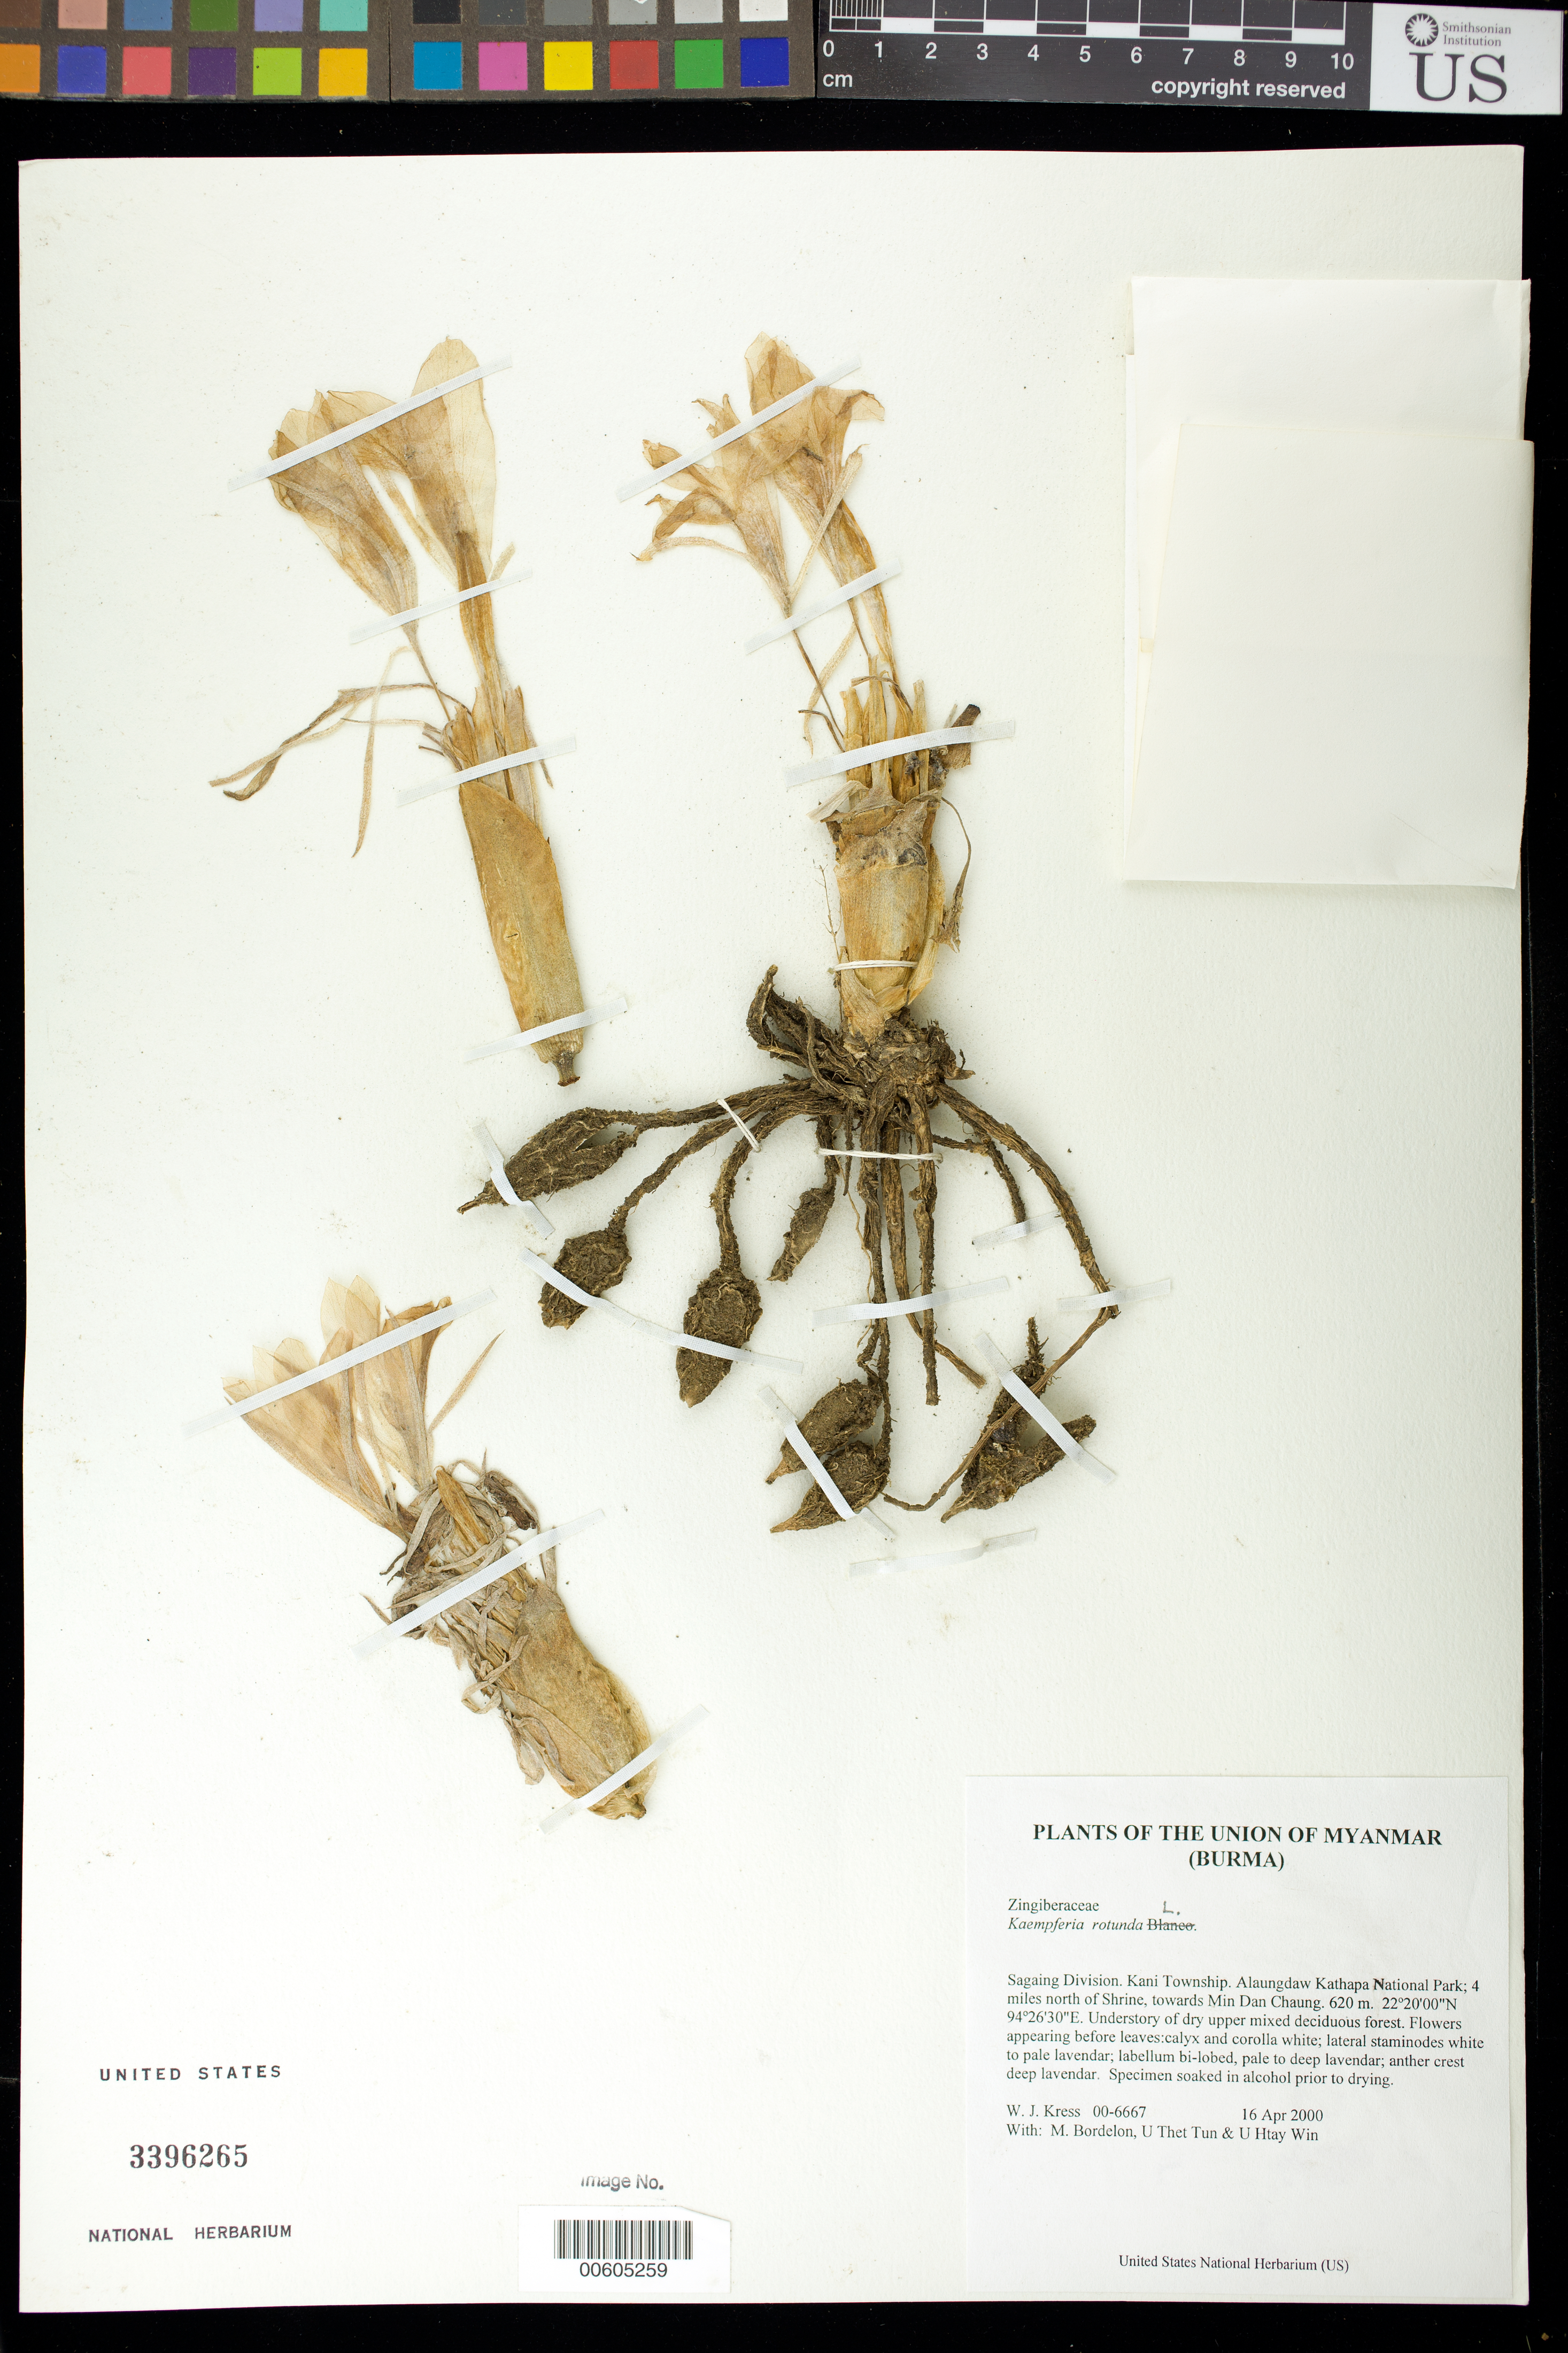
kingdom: Plantae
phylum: Tracheophyta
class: Liliopsida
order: Zingiberales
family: Zingiberaceae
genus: Kaempferia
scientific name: Kaempferia rotunda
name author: L.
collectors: W. J. Kress, M. Bordelon, Thet Htun & U Htay Win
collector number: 00-6667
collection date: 2000-04-16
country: Myanmar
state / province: Sagaing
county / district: Kani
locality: Alaungdaw Kathapa National Park; 4 miles north of Shrine, towards Min Dan Chaung.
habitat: Understory of dry upper mixed deciduous forest.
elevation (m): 620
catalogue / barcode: US 3396265